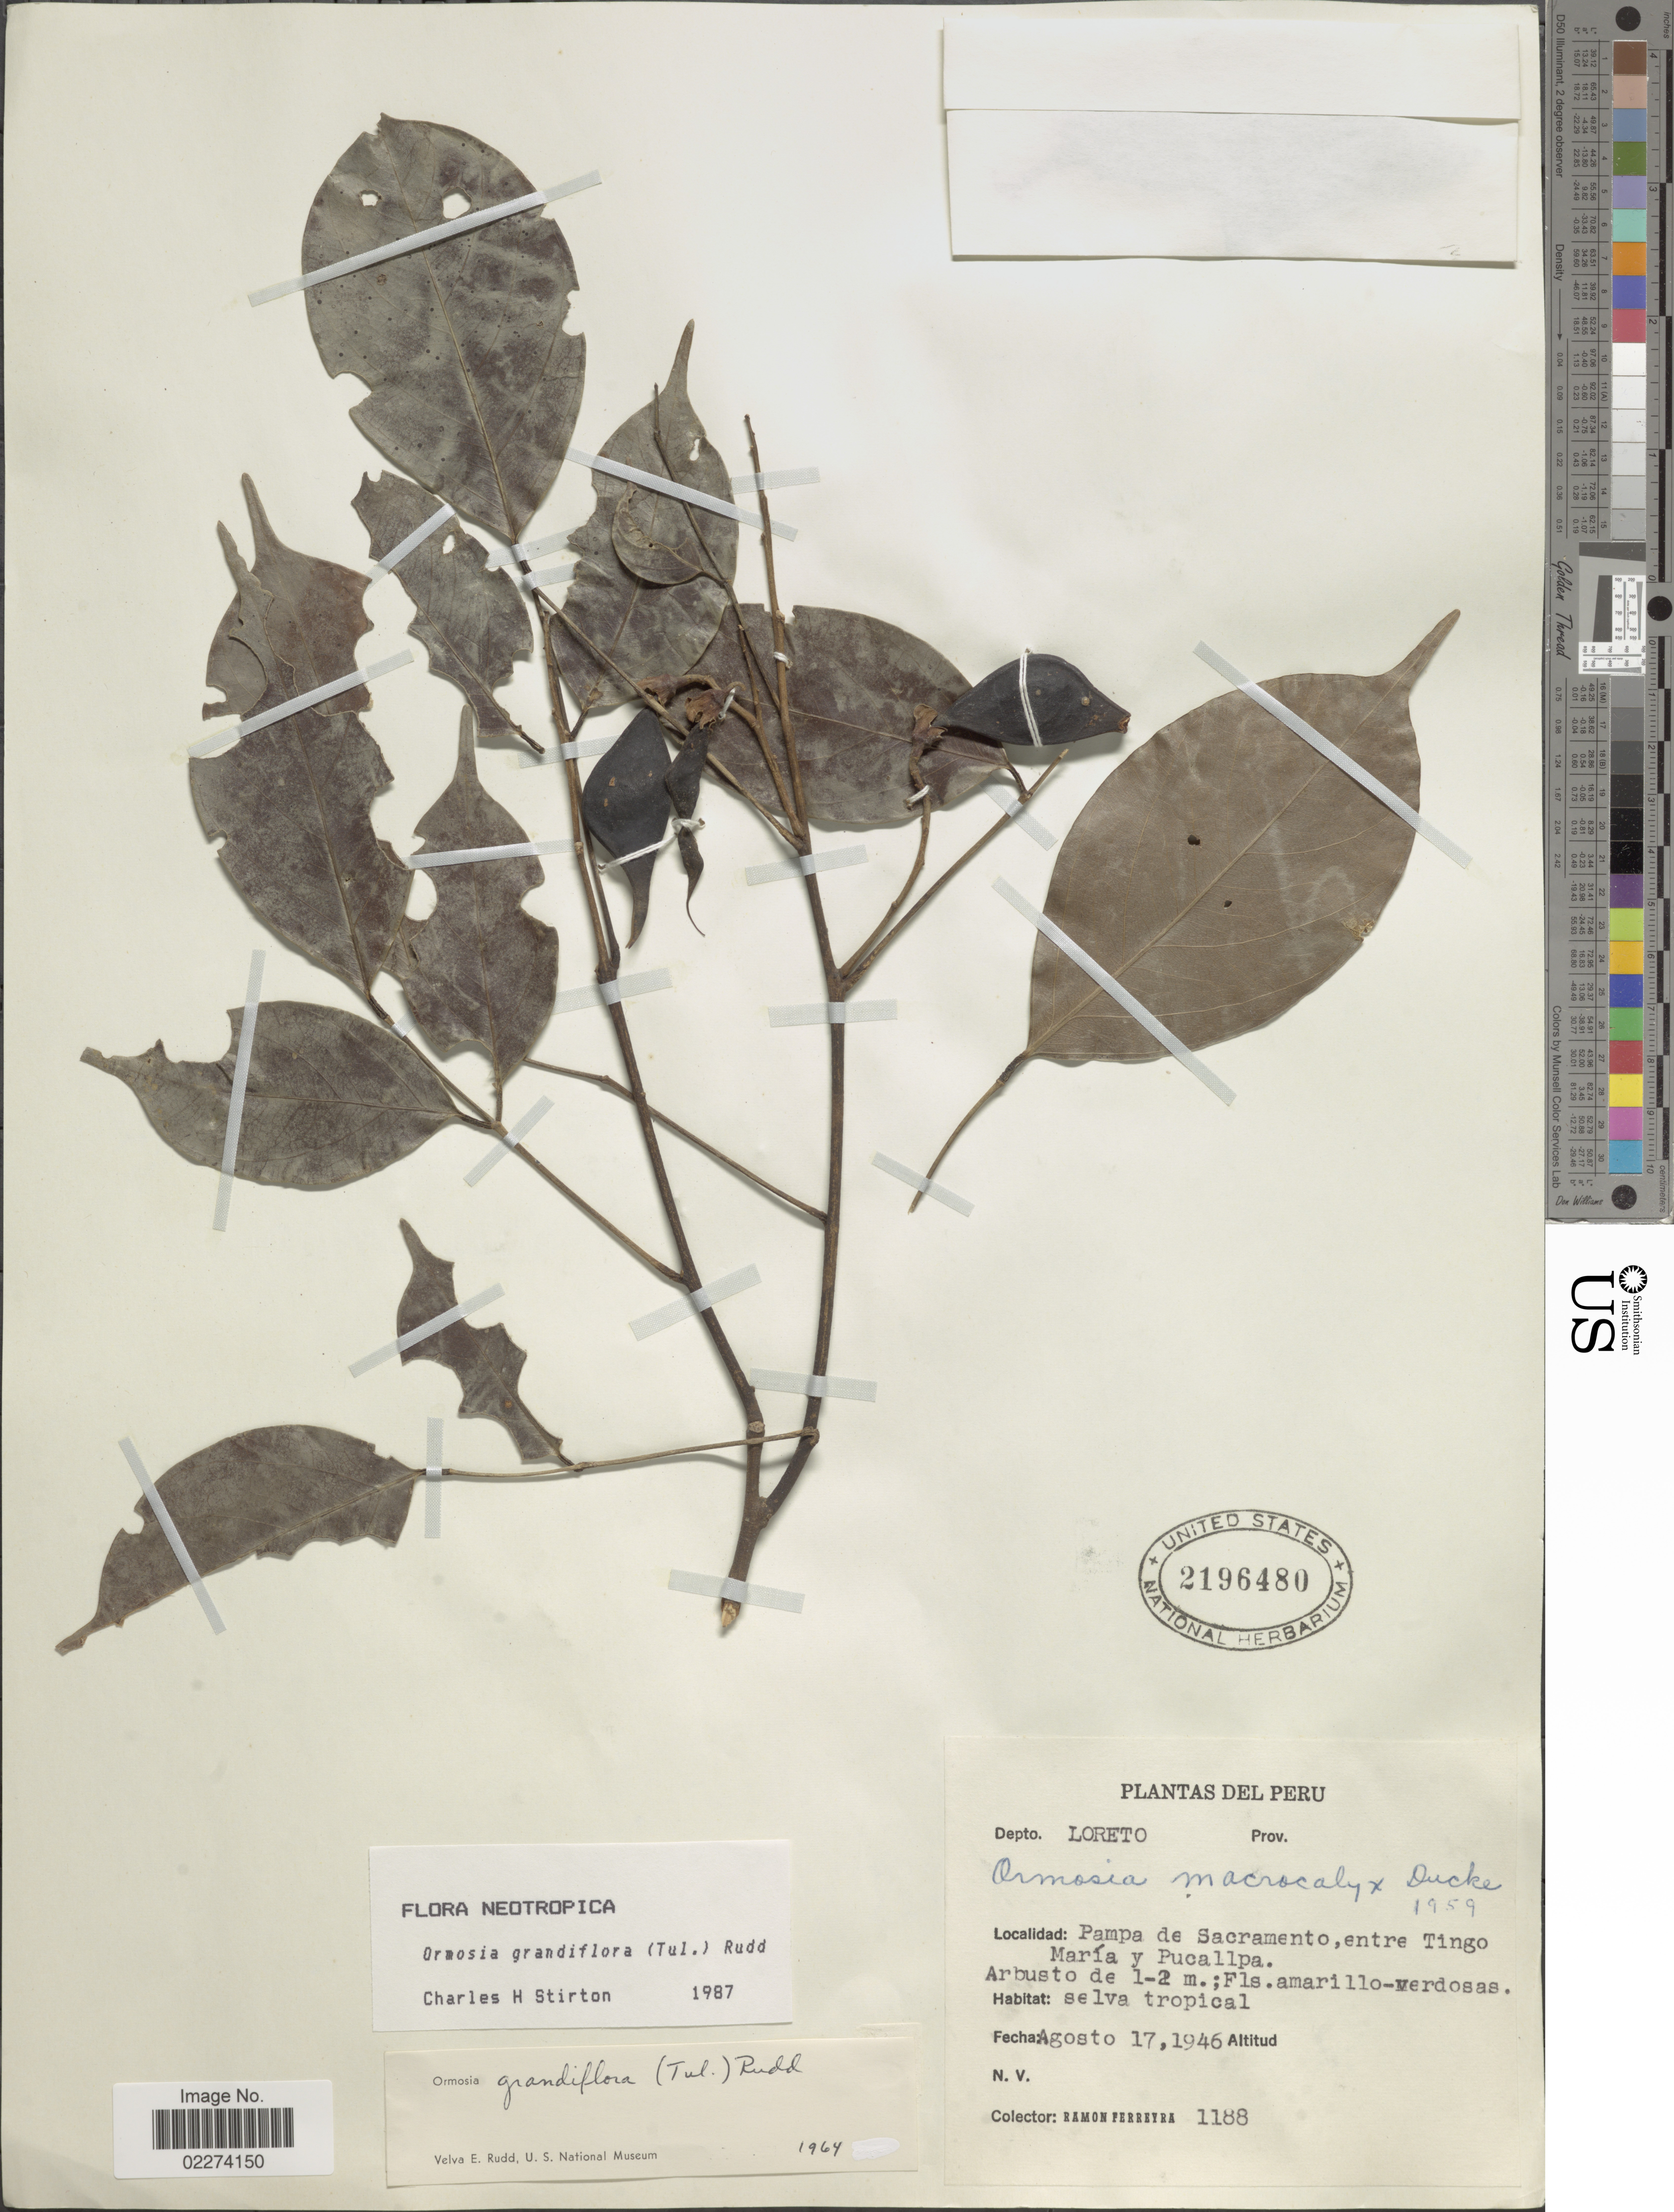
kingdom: Plantae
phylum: Tracheophyta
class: Magnoliopsida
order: Fabales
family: Fabaceae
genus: Ormosia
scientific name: Ormosia grandiflora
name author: (Tul.) Rudd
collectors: R. A. Ferreyra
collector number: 1188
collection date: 1946-08-17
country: Peru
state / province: Loreto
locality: Depto. Loreto, Pampa de Sacramento, entre Tingo Maria y Pucallpa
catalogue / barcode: US 2196480